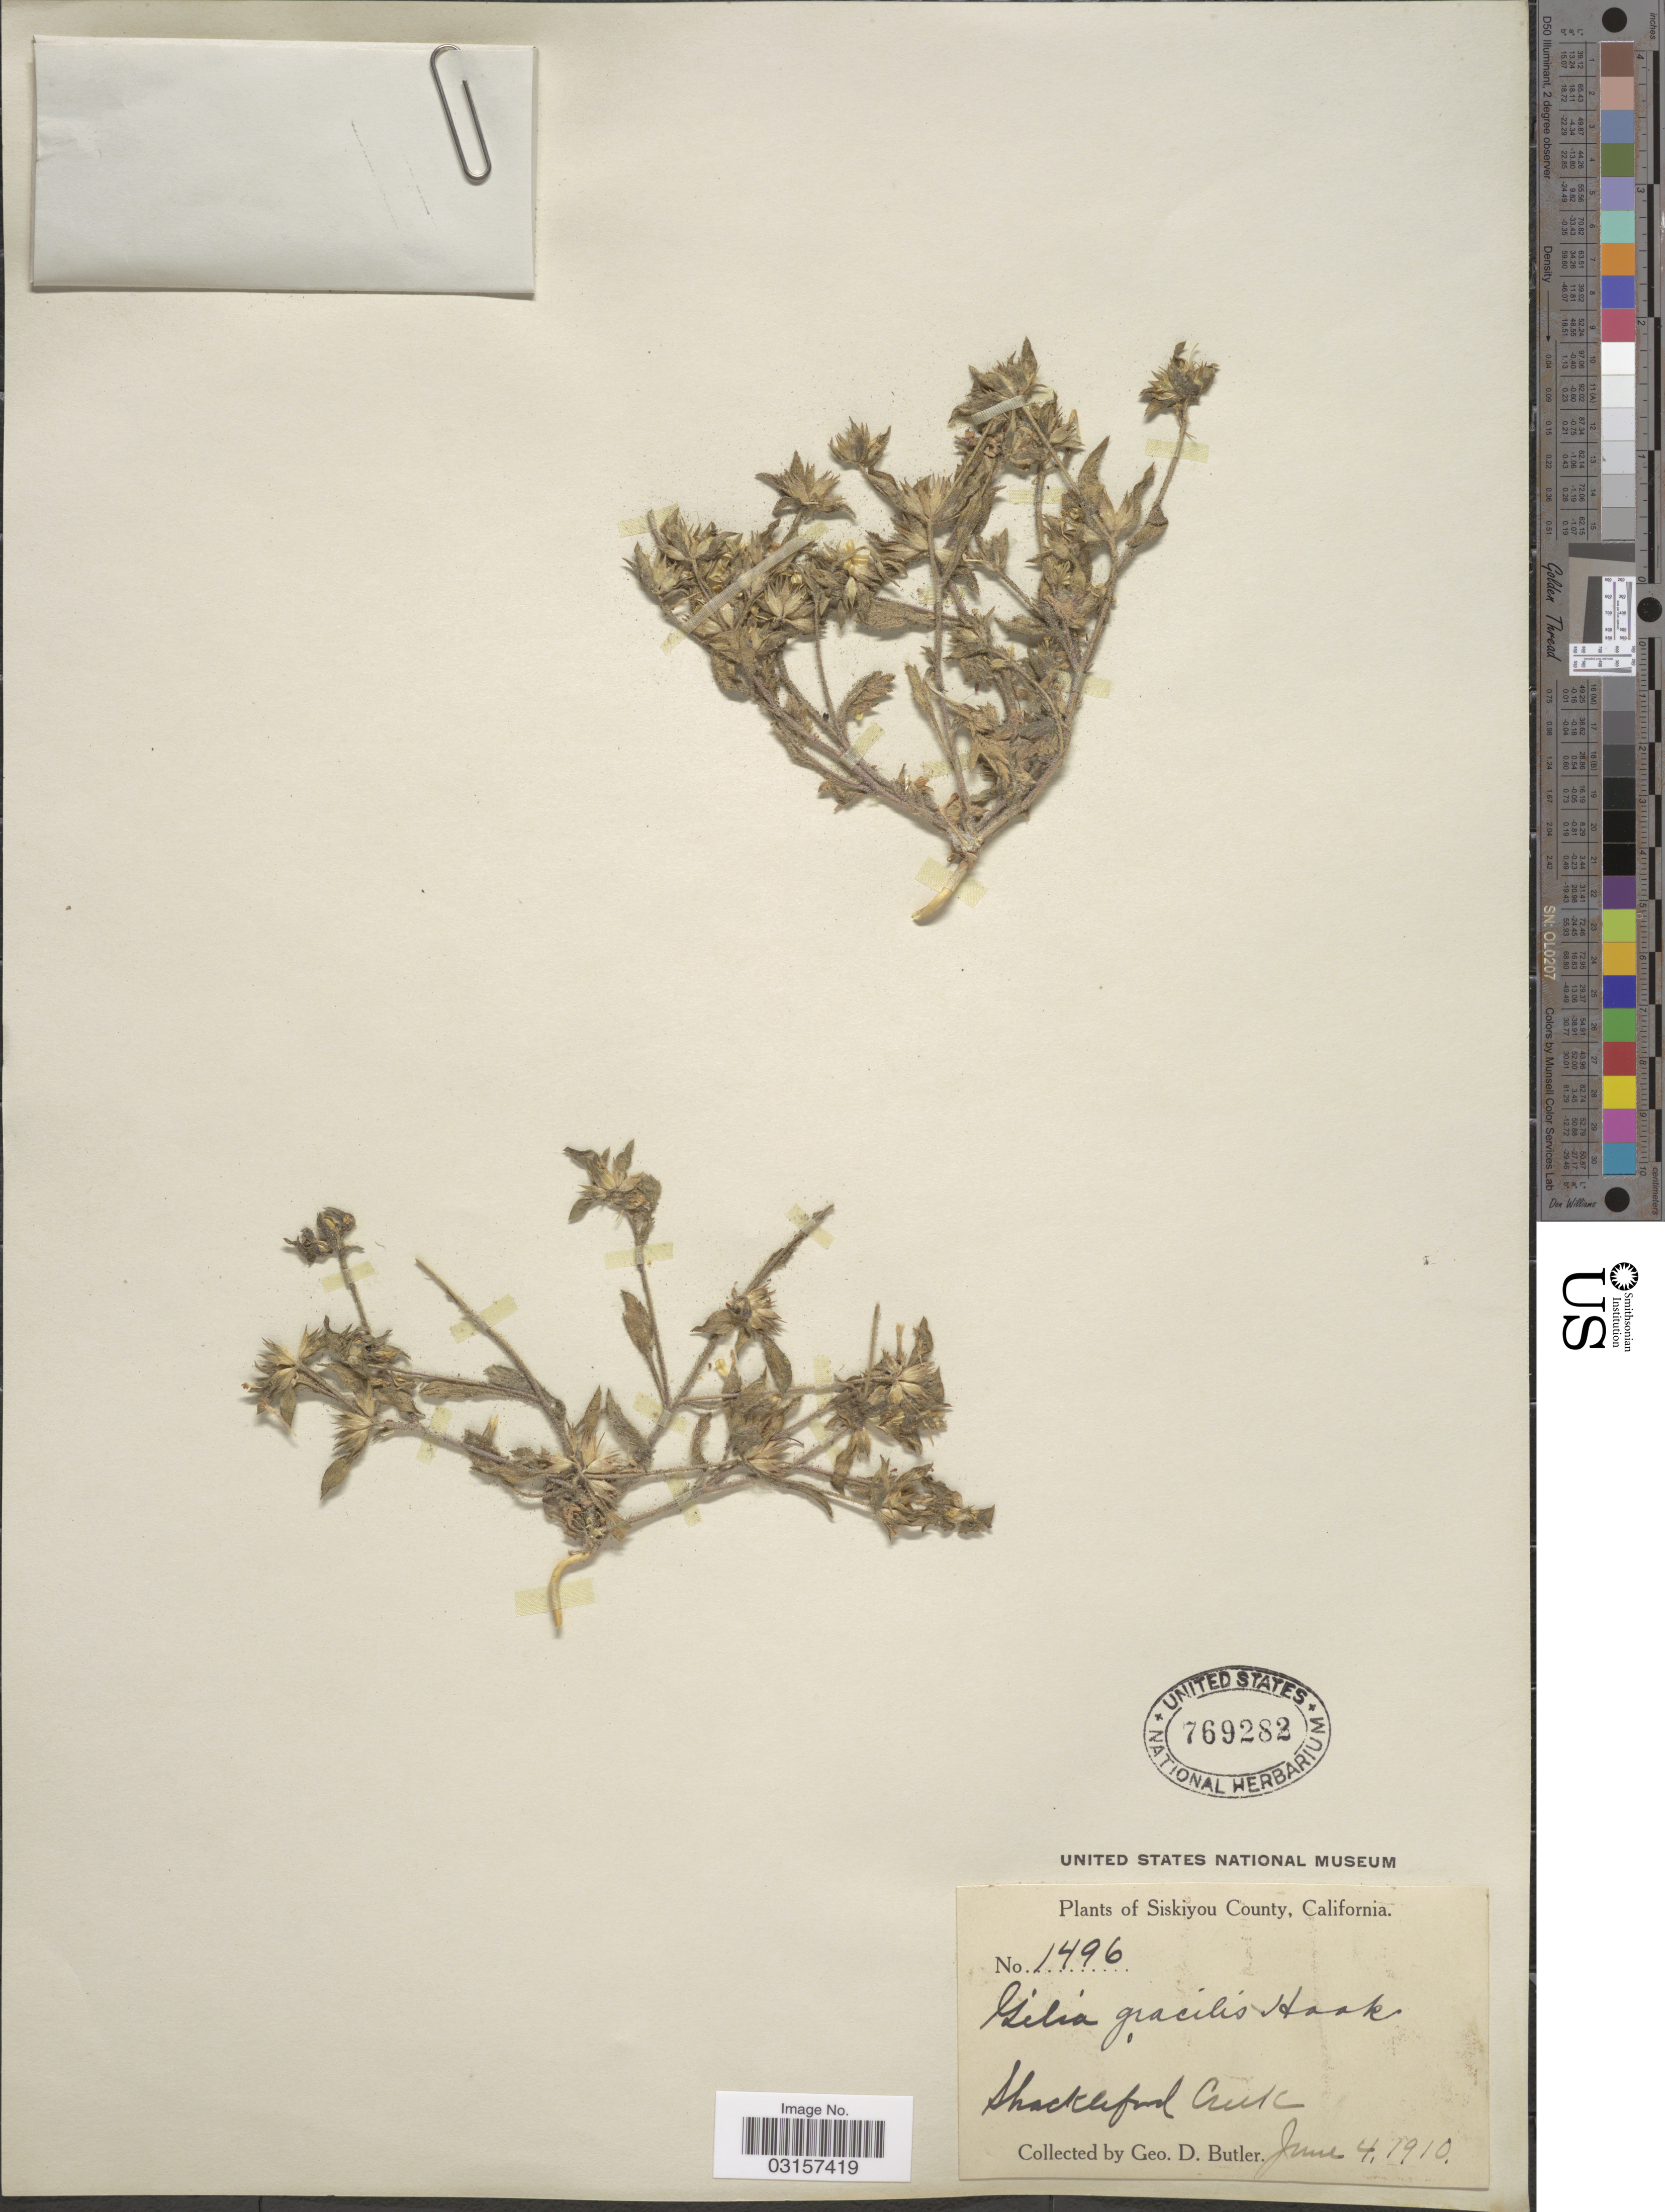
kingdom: Plantae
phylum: Tracheophyta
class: Magnoliopsida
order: Ericales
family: Polemoniaceae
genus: Microsteris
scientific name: Microsteris gracilis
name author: (Hook.) Greene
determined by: (US) Smithsonian Institution - National Museum of Natural History - Department of Botany (UNITED STATES)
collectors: G. D. Butler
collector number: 1496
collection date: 1910-06-04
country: United States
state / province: California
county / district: Siskiyou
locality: Siskiyou County, Shackleford Creek.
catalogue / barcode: US 769282